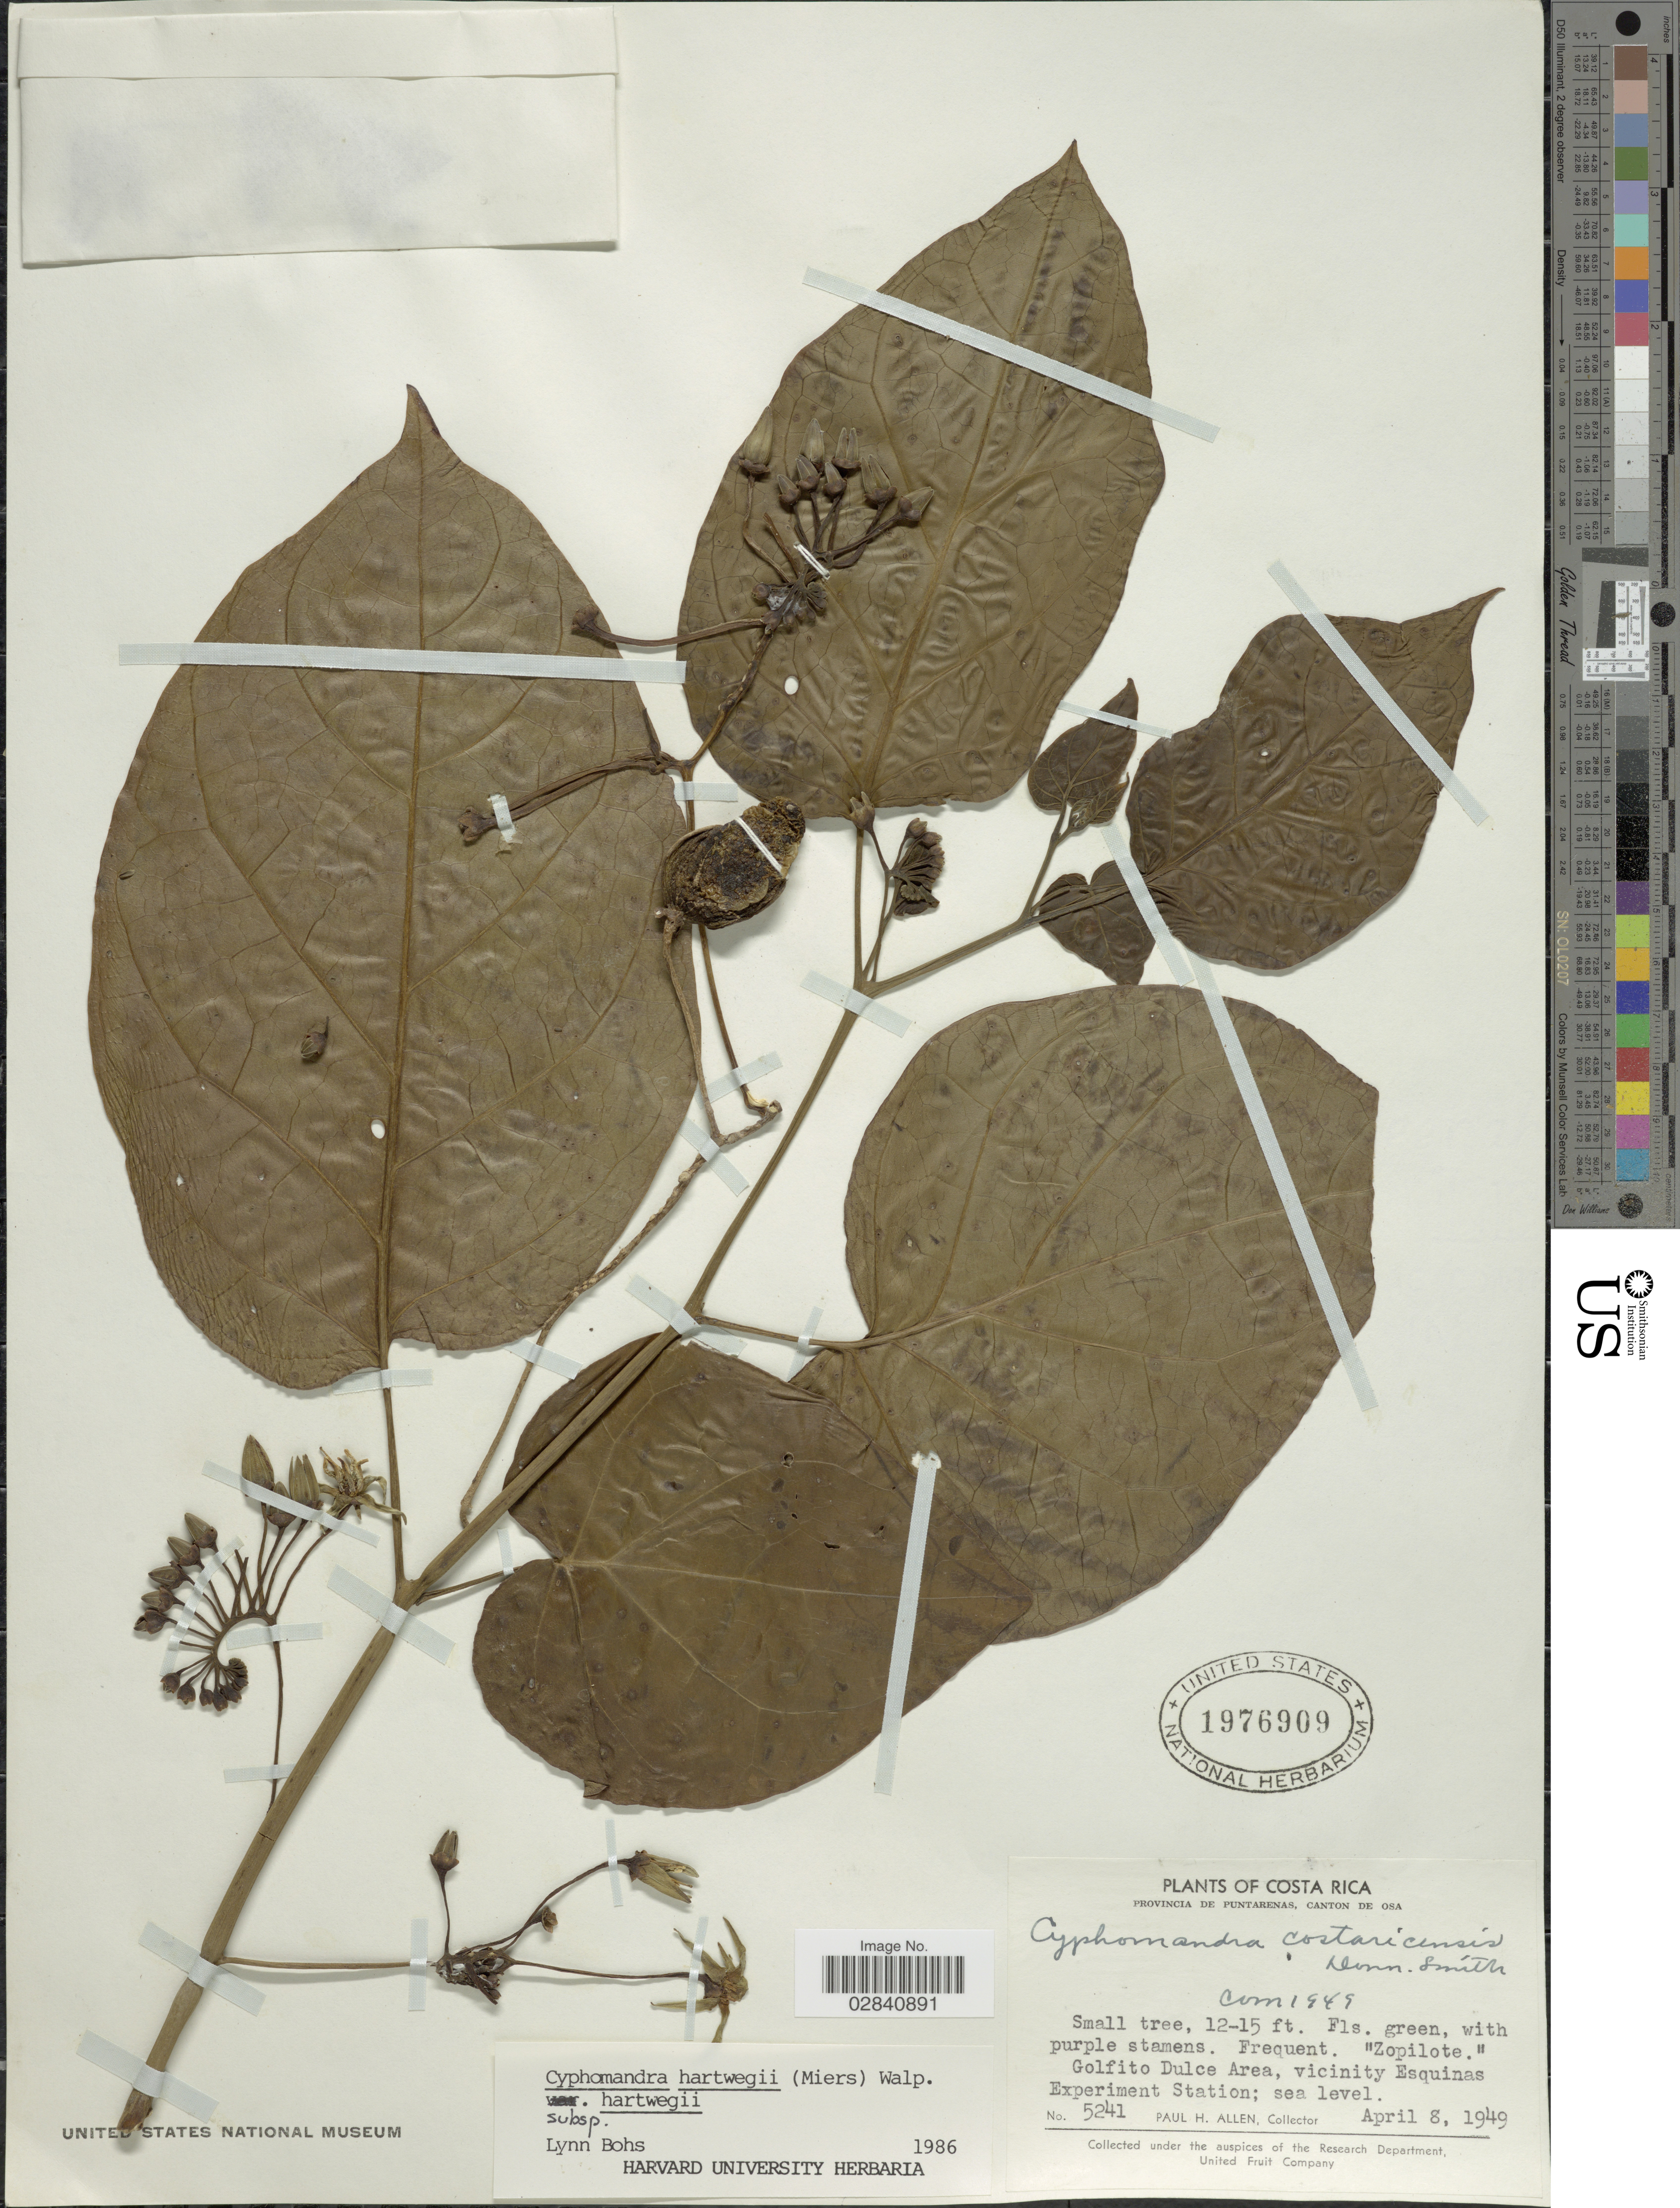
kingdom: Plantae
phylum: Tracheophyta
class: Magnoliopsida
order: Solanales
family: Solanaceae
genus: Cyphomandra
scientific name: Cyphomandra hartwegii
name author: (Miers) Sendtn. ex Walp.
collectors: P. H. Allen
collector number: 5241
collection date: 1949-04-08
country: Costa Rica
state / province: Puntarenas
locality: Canton de Osa. Golfito Dulce Area, vicinity Esquinas Experiment Station.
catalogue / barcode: US 1976909